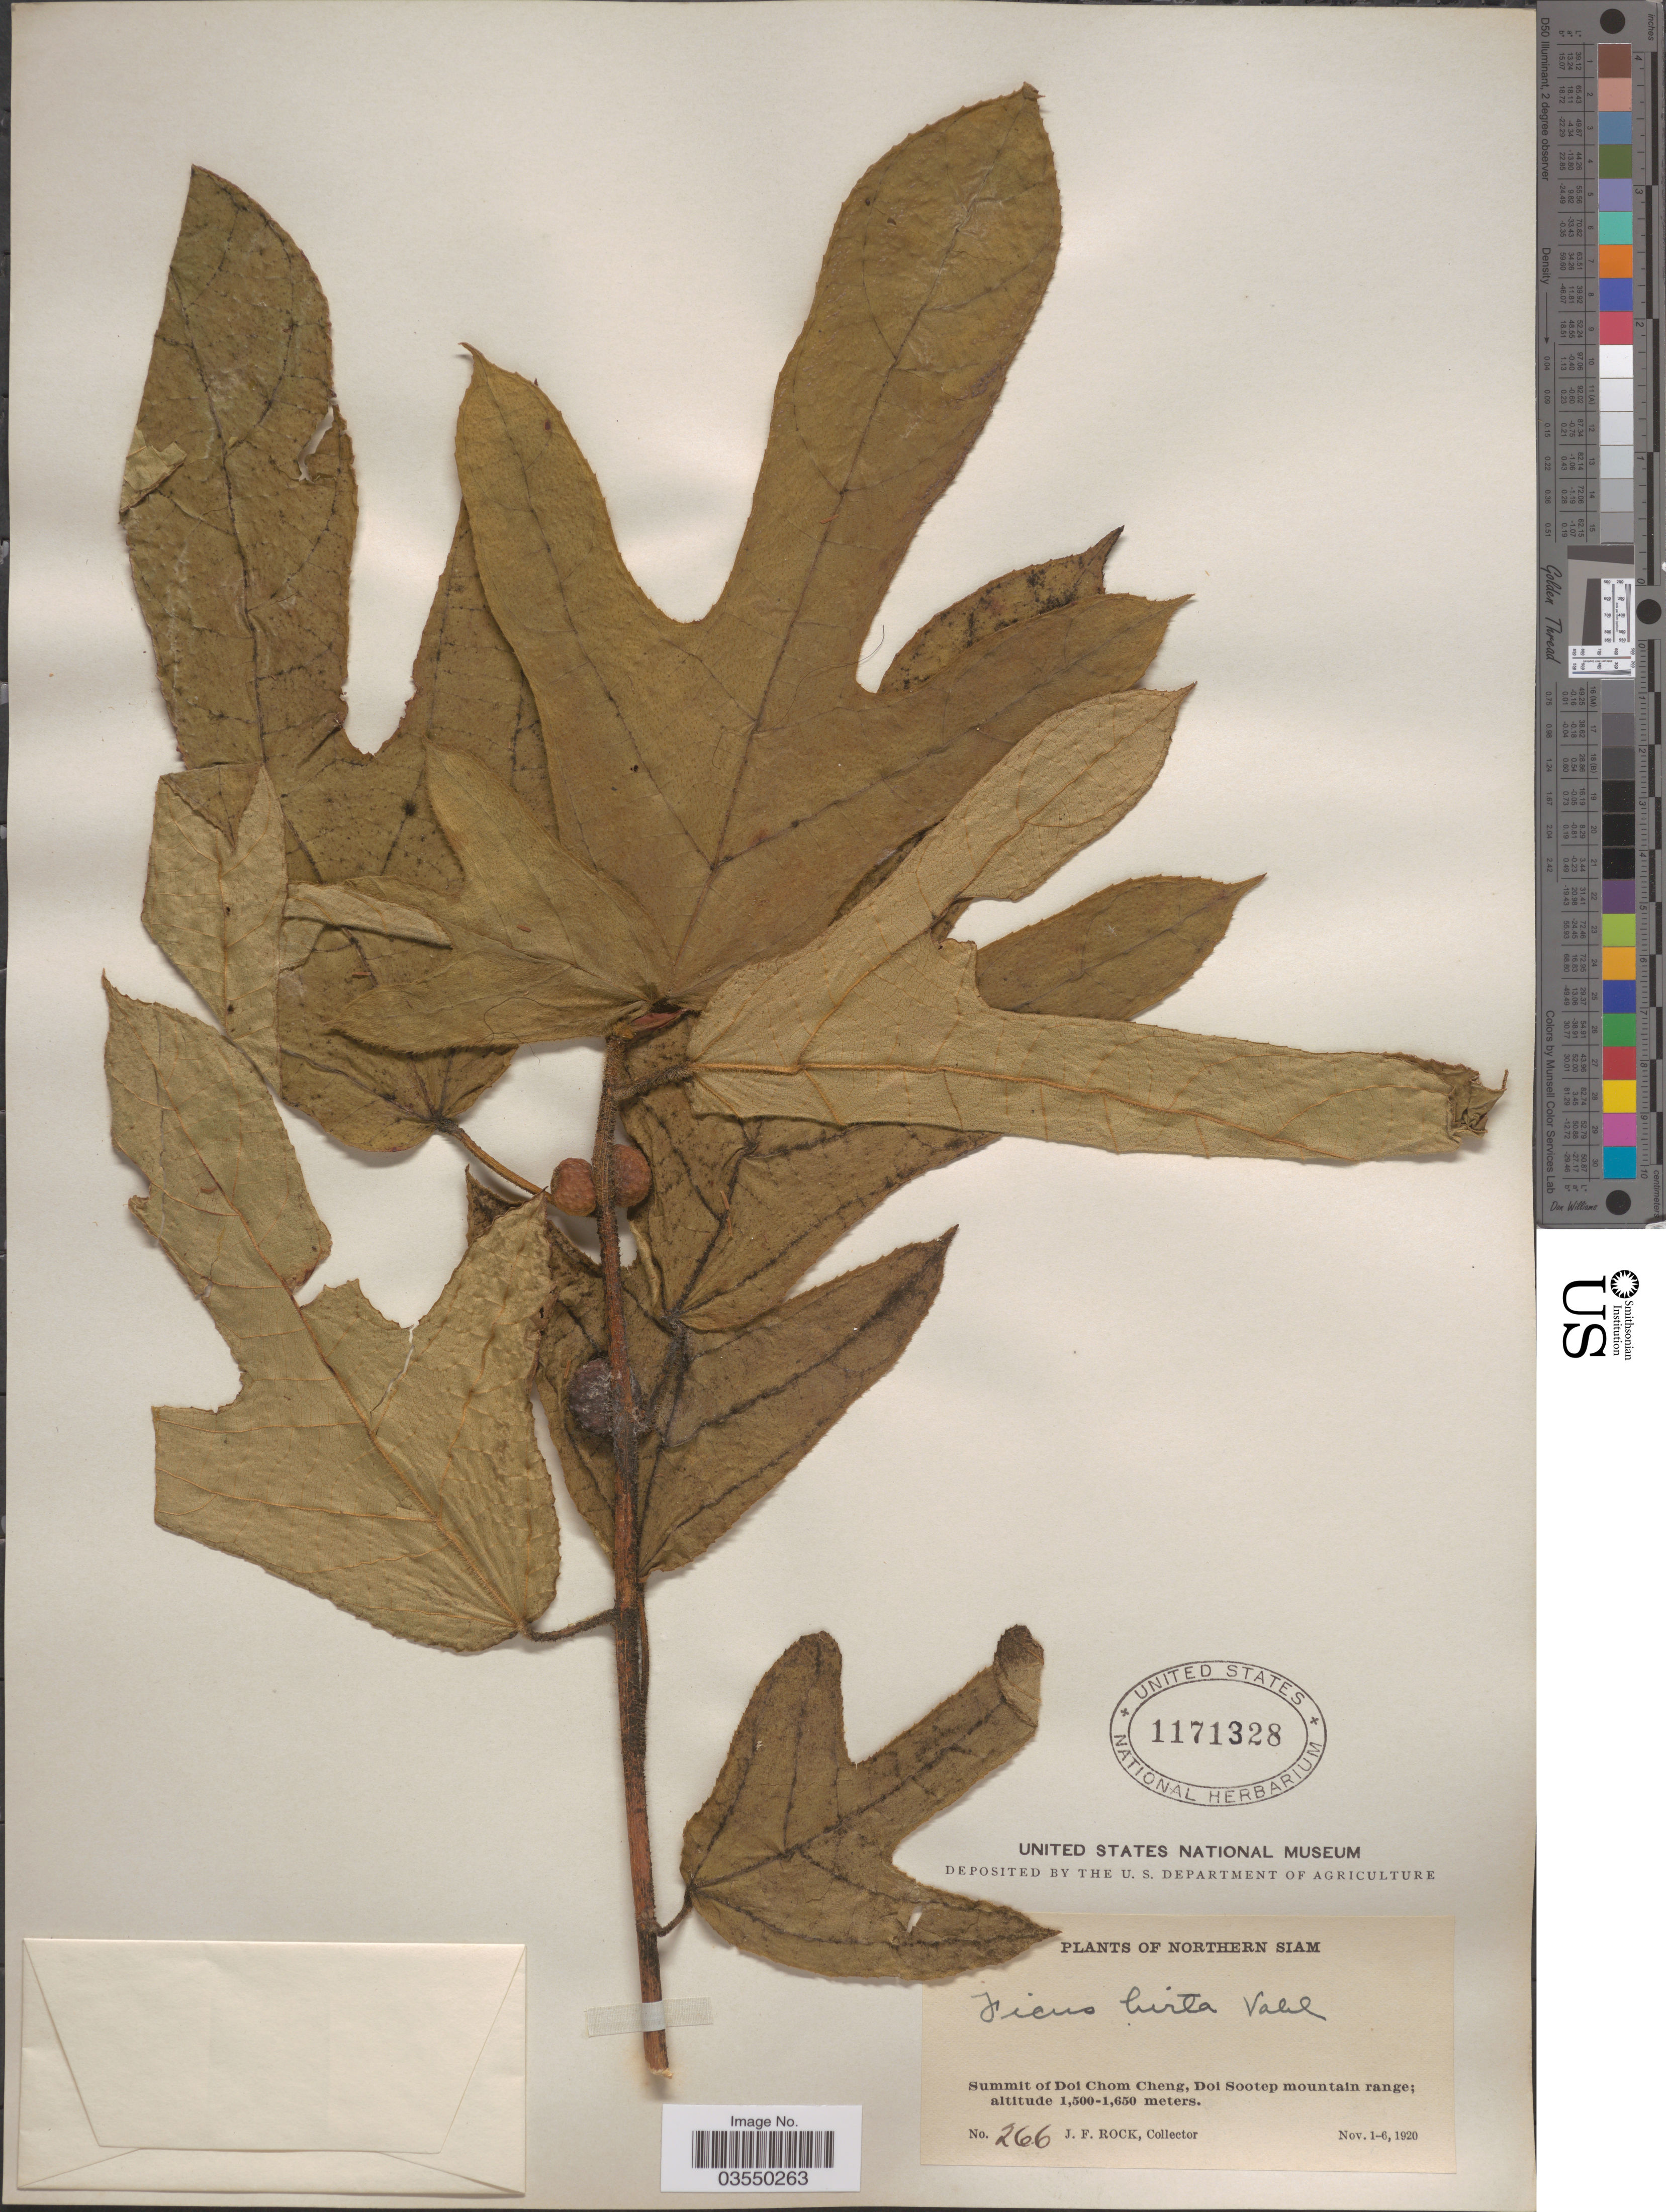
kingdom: Plantae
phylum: Tracheophyta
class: Magnoliopsida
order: Rosales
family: Moraceae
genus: Ficus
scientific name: Ficus hirta var. roxburghii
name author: King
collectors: J. Rock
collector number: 266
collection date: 1920-11-01/1920-11-06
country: Thailand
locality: Northern Siam. Summit of Doi Chom Cheng, Doi Sootep mountain range.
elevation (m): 1500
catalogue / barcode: US 1171328